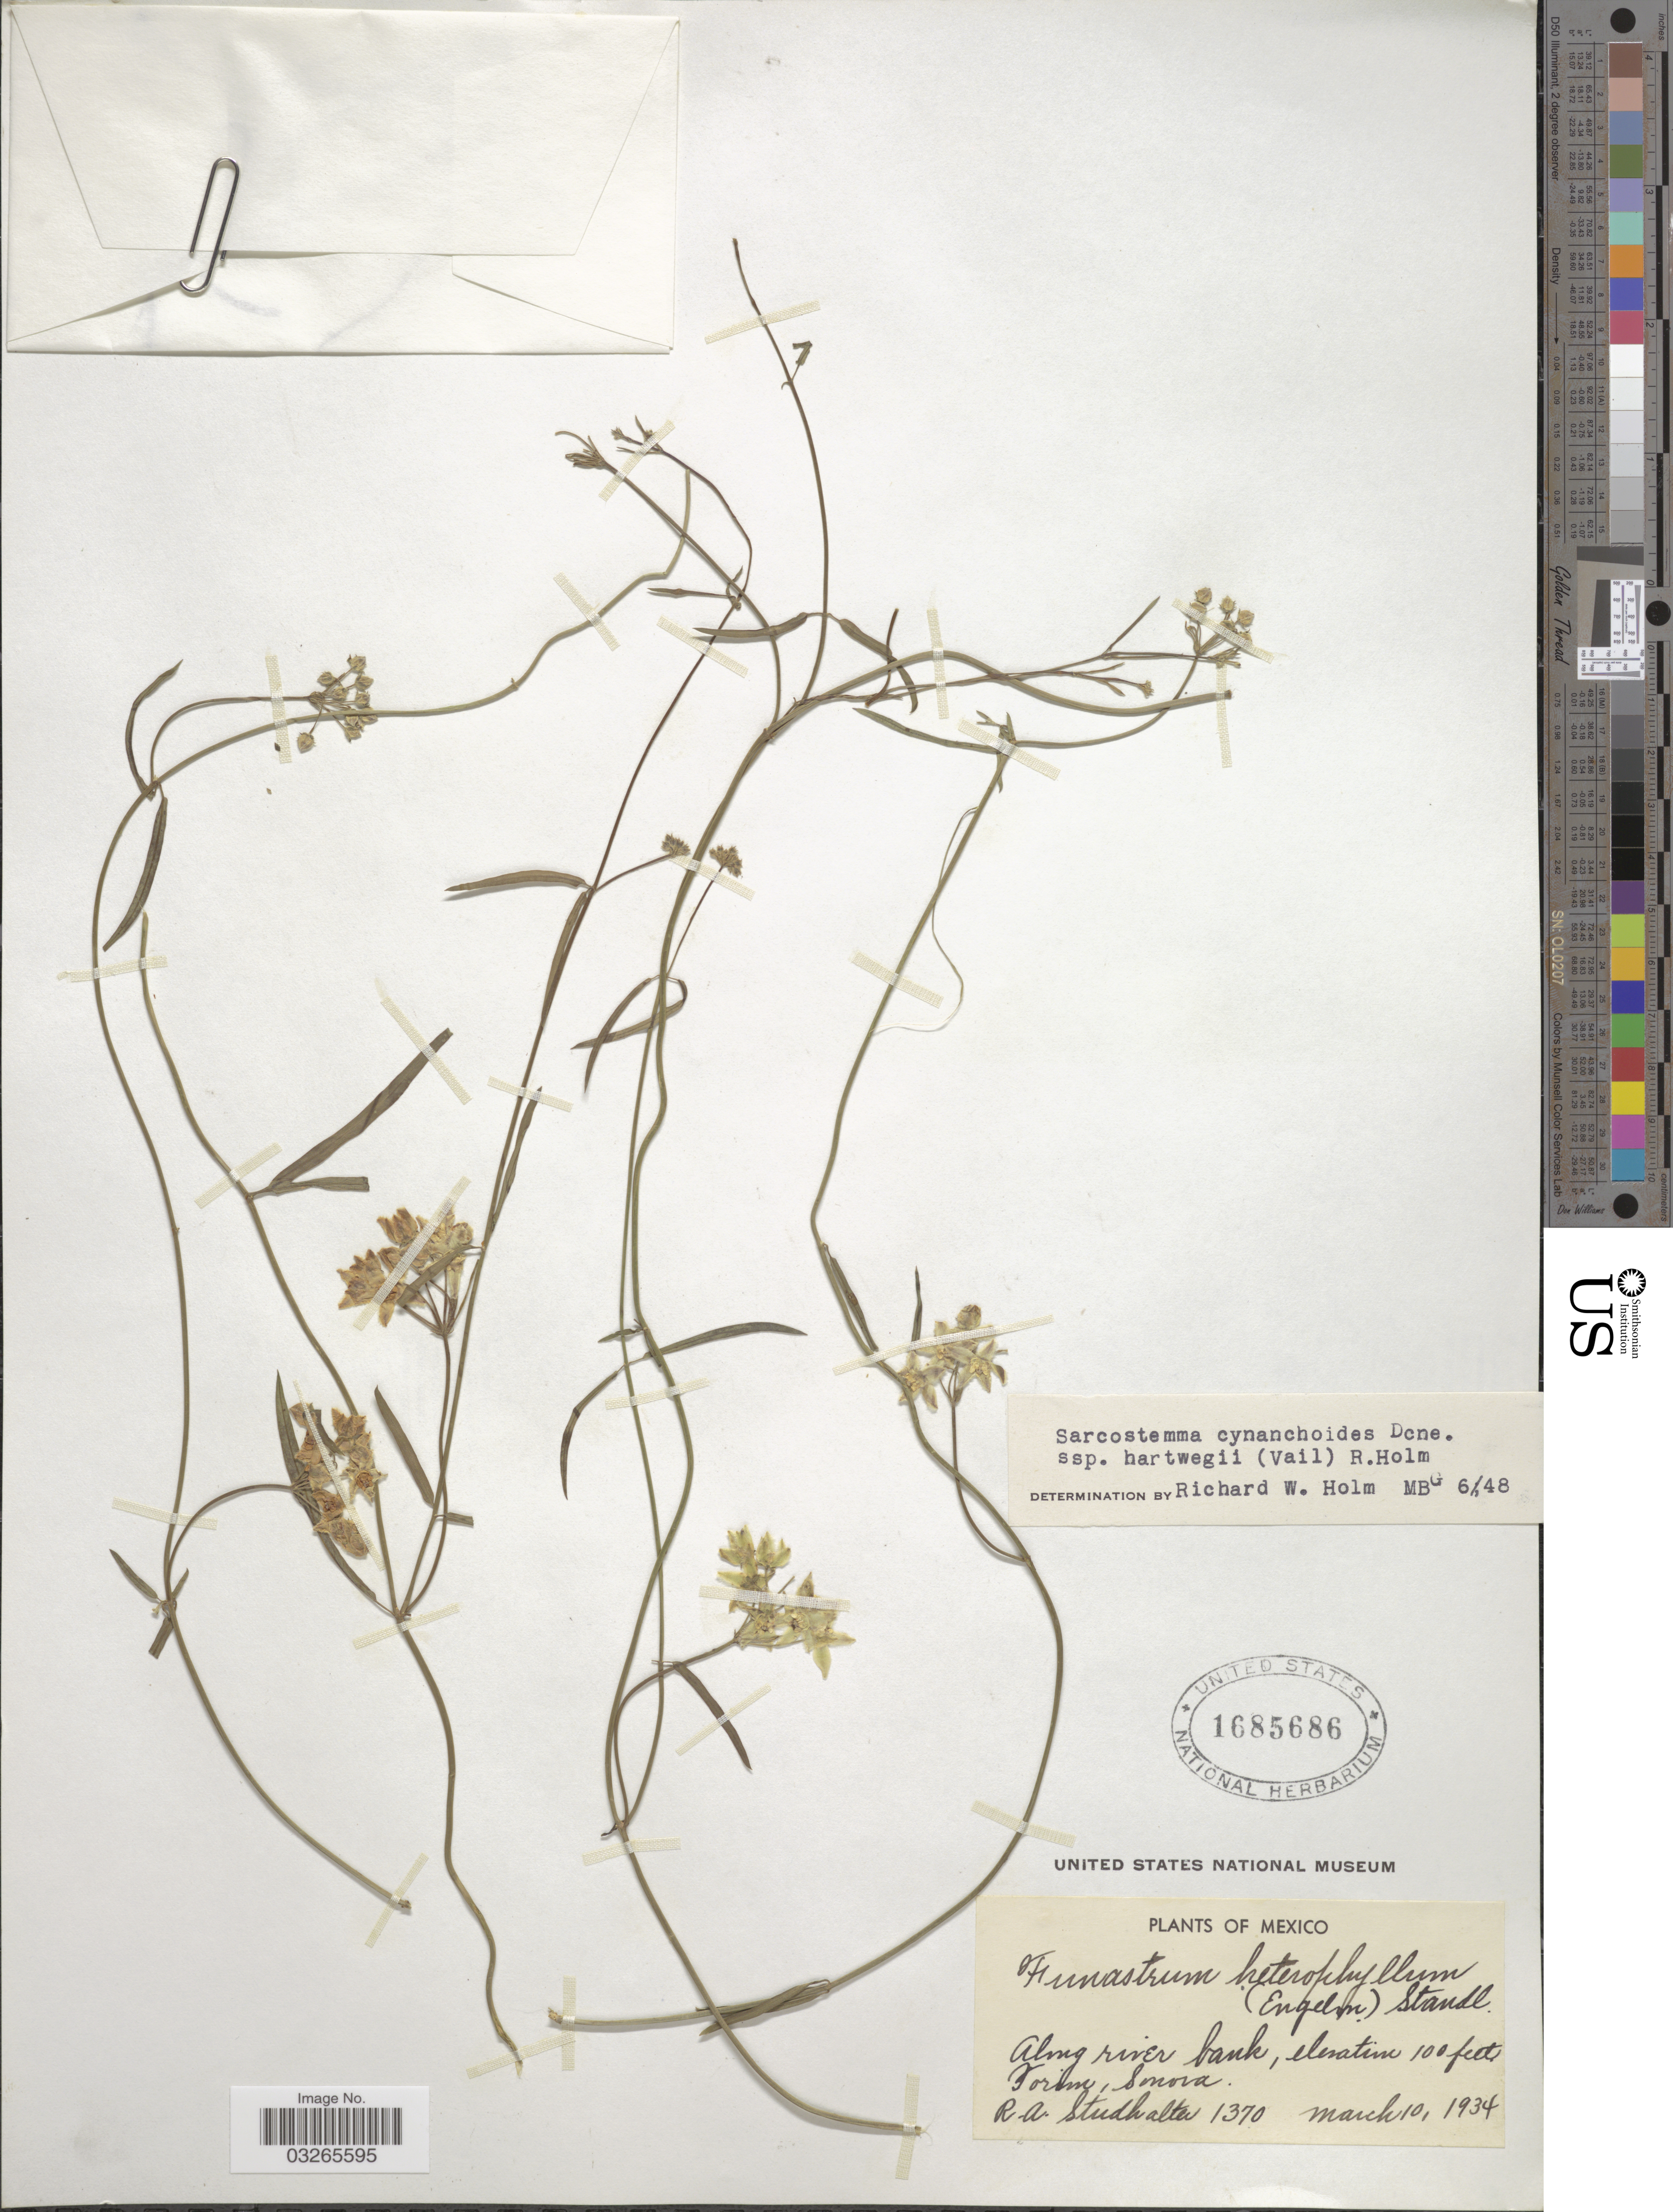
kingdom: Plantae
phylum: Tracheophyta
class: Magnoliopsida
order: Gentianales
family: Apocynaceae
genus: Sarcostemma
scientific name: Sarcostemma cynanchoides subsp. hartwegii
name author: (Vail) R.W. Holm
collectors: R. Studhalter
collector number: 1370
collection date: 1934-03-10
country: Mexico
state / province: Sonora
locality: Along river bank, Torim, Sonora.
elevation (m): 30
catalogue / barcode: US 1685686